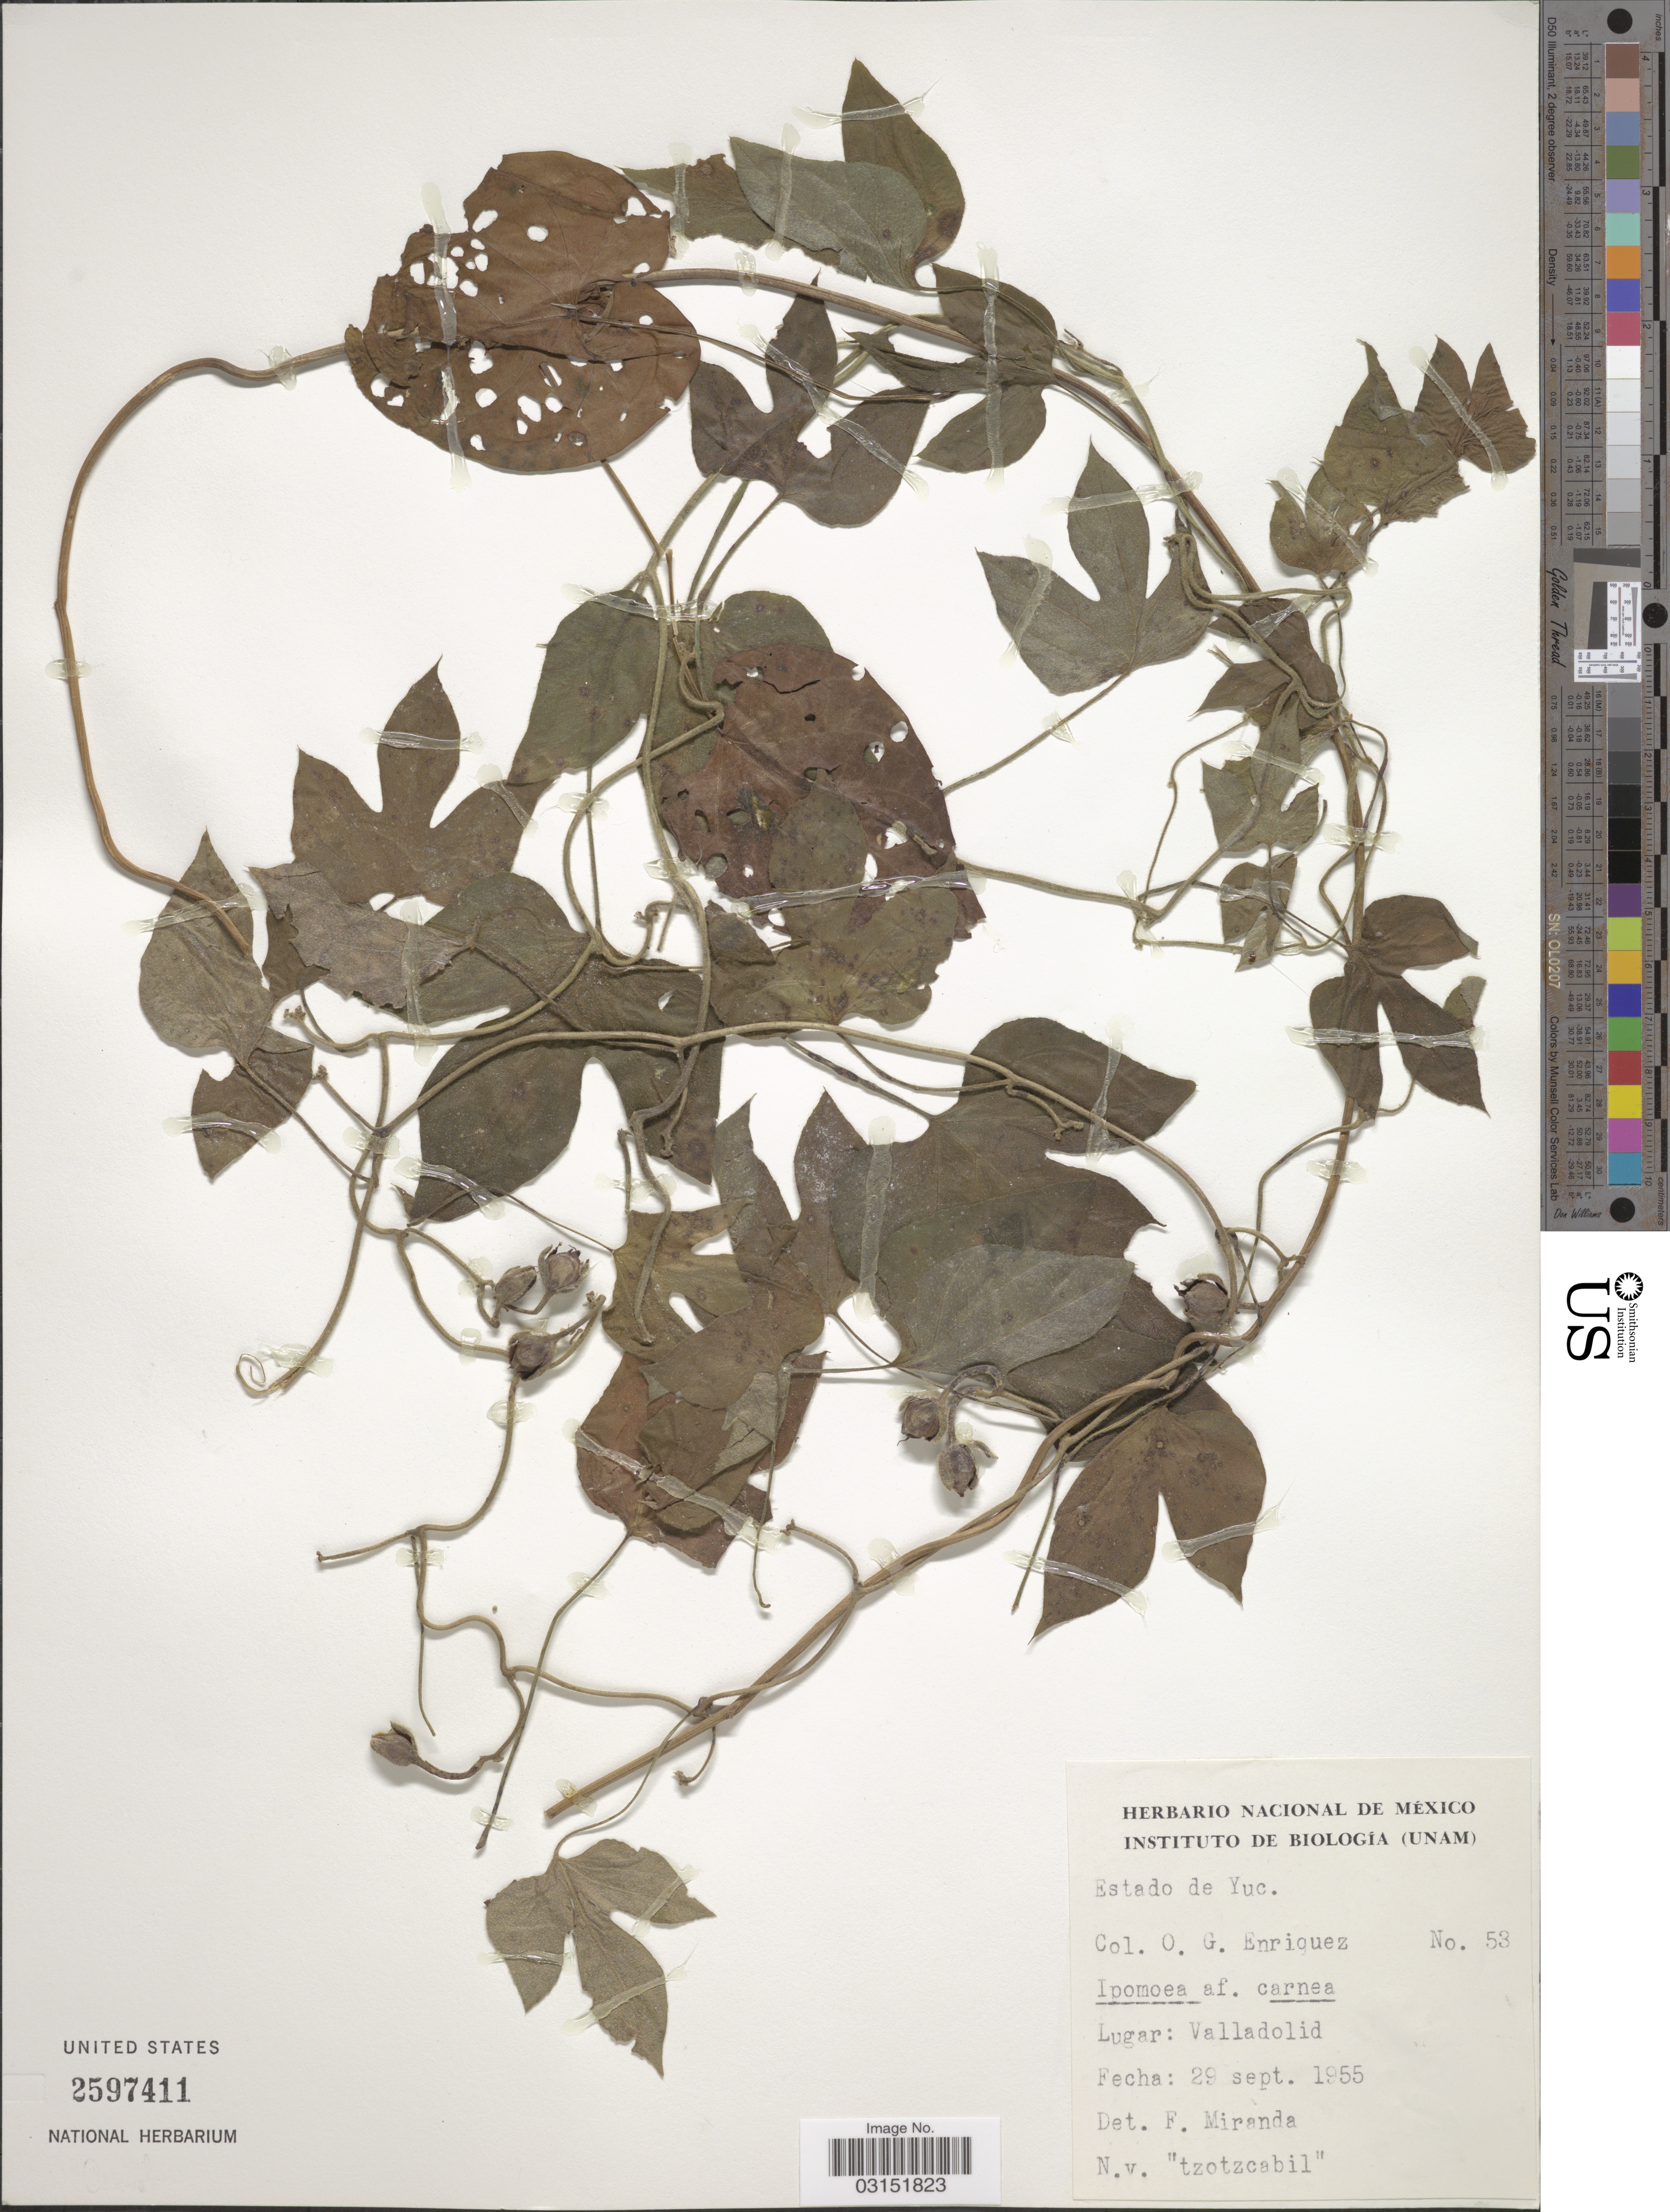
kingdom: Plantae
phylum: Tracheophyta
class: Magnoliopsida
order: Solanales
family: Convolvulaceae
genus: Ipomoea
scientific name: Ipomoea tuxtlensis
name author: House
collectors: O. Enriquez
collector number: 53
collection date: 1955-09-29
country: Mexico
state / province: Yucatán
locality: Valladolid.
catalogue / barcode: US 2597411